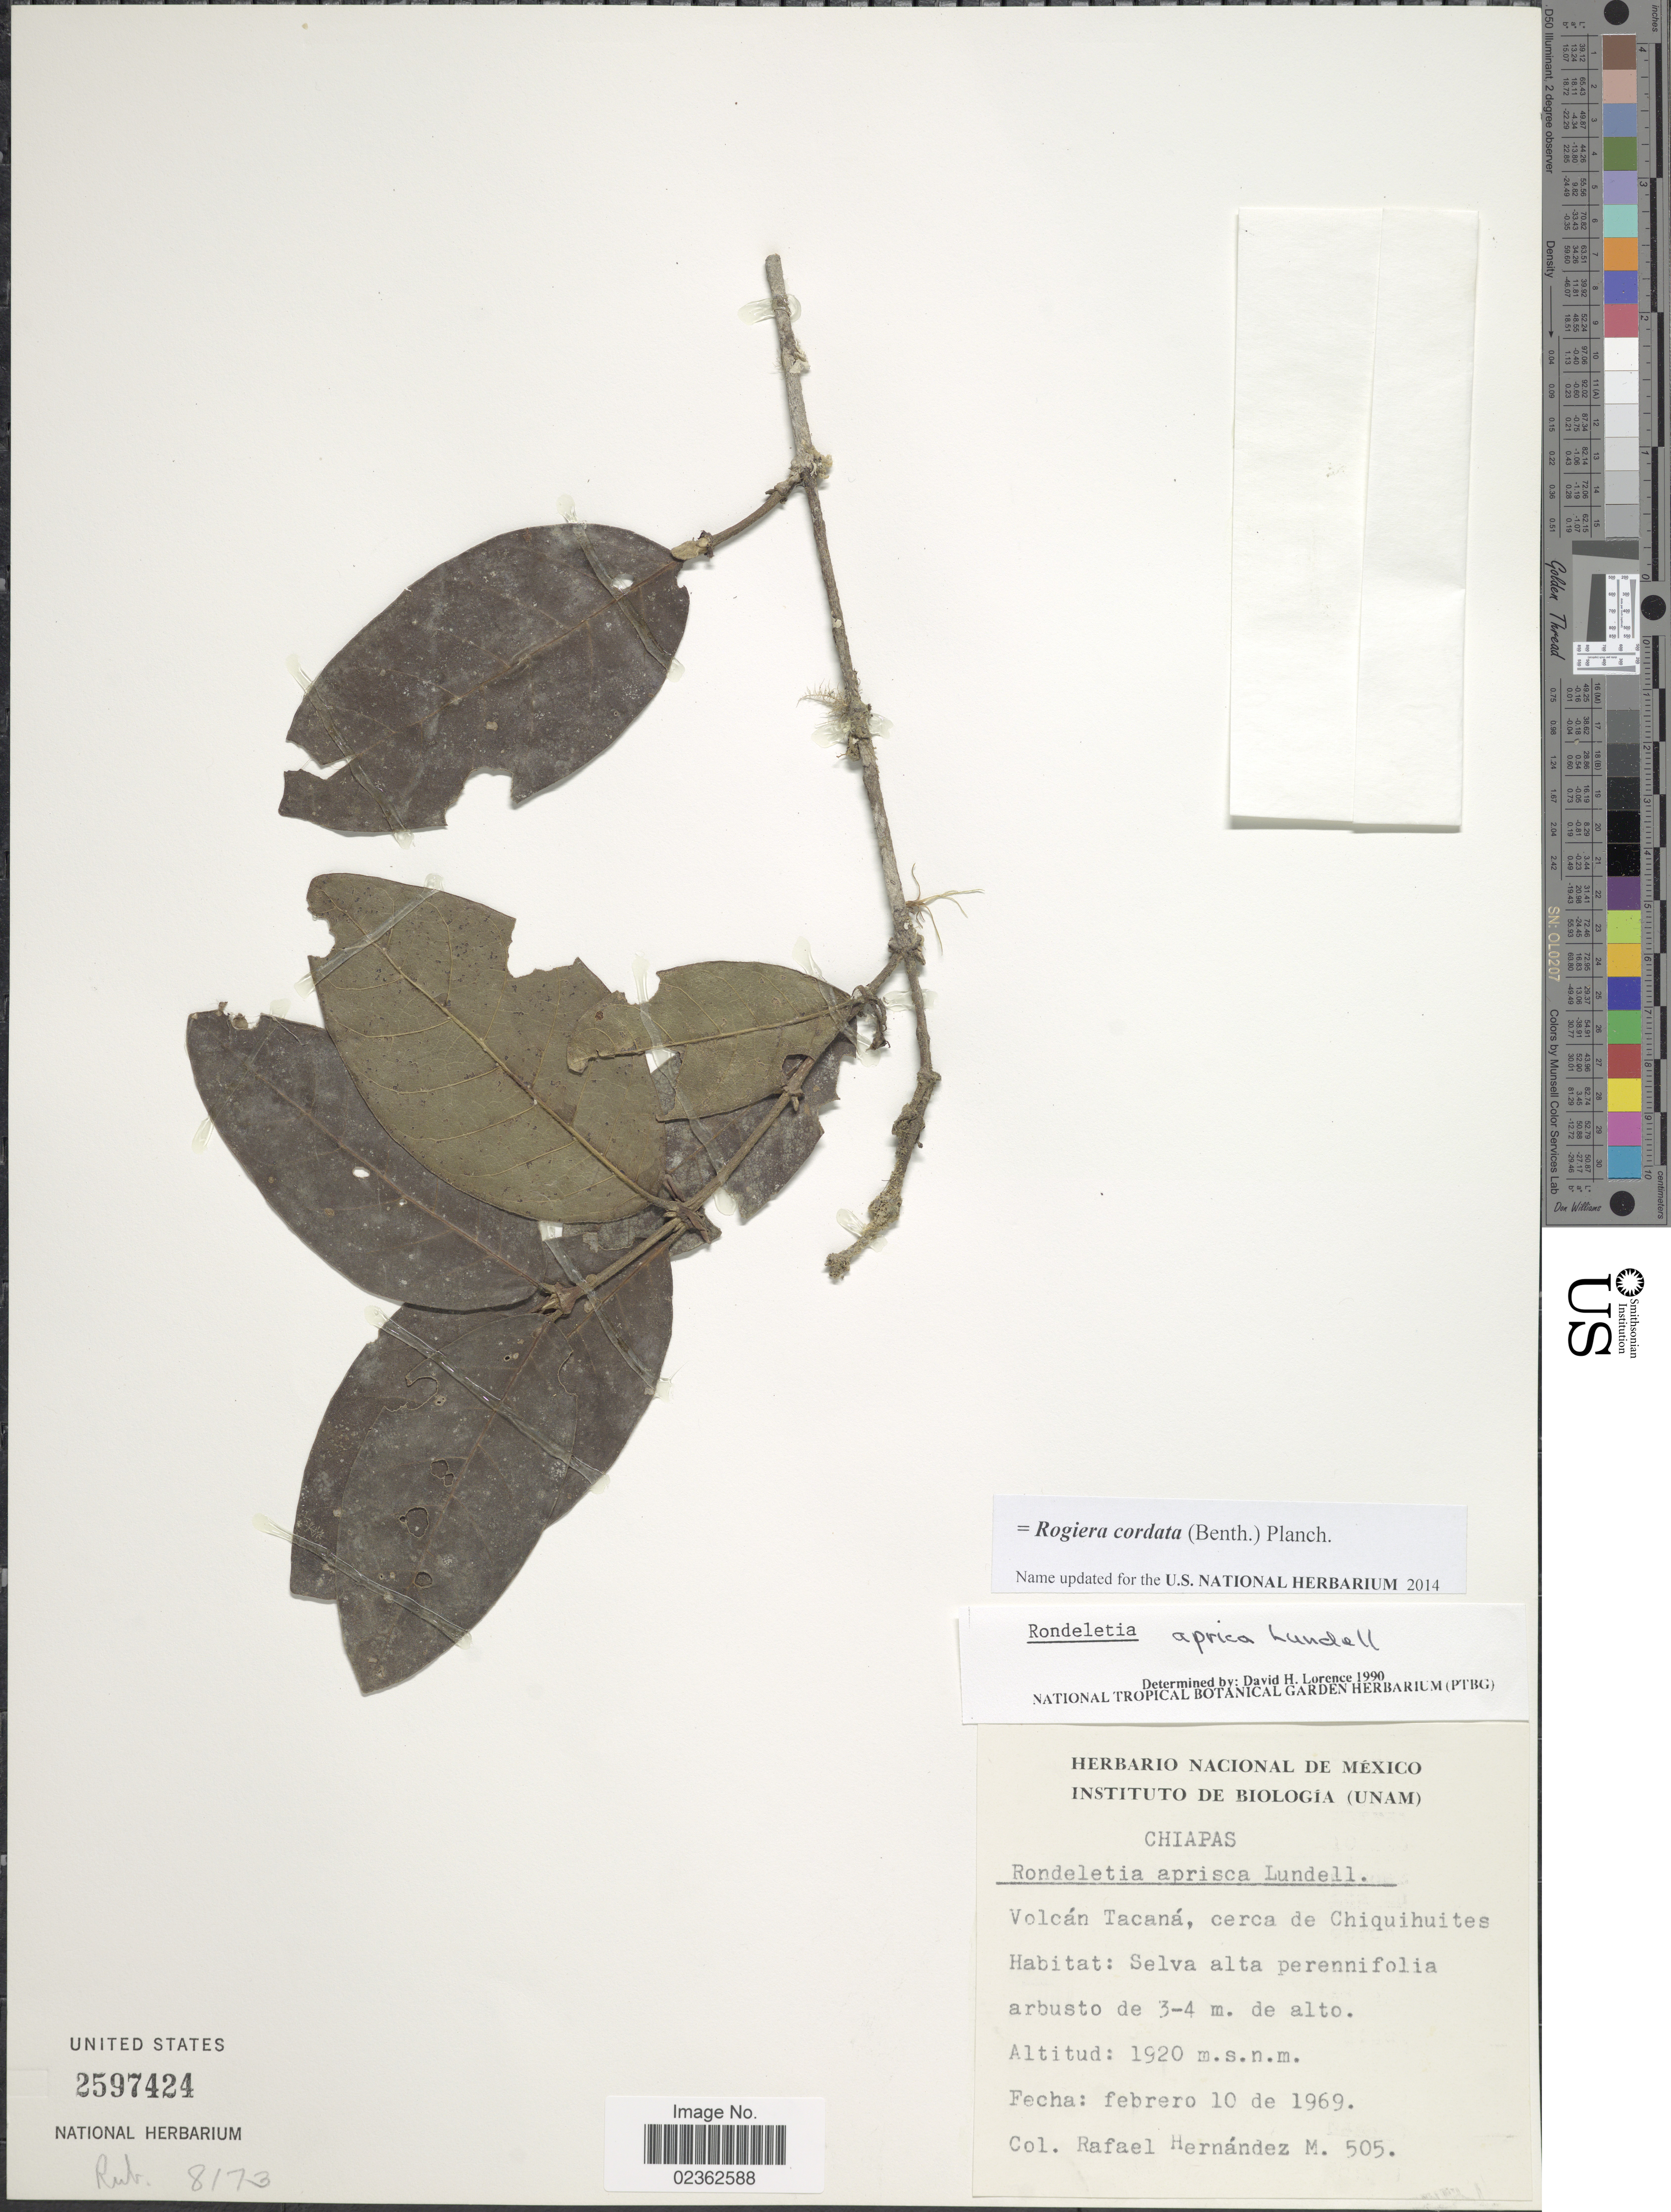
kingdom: Plantae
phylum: Tracheophyta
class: Magnoliopsida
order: Gentianales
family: Rubiaceae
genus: Rogiera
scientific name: Rogiera cordata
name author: (Benth.) Planch.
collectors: R. Hernández-M.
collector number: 505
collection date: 1969-02-10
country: Mexico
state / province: Chiapas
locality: Volcan Tacana, cerca de Chiquihuites.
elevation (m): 1920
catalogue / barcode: US 2597424